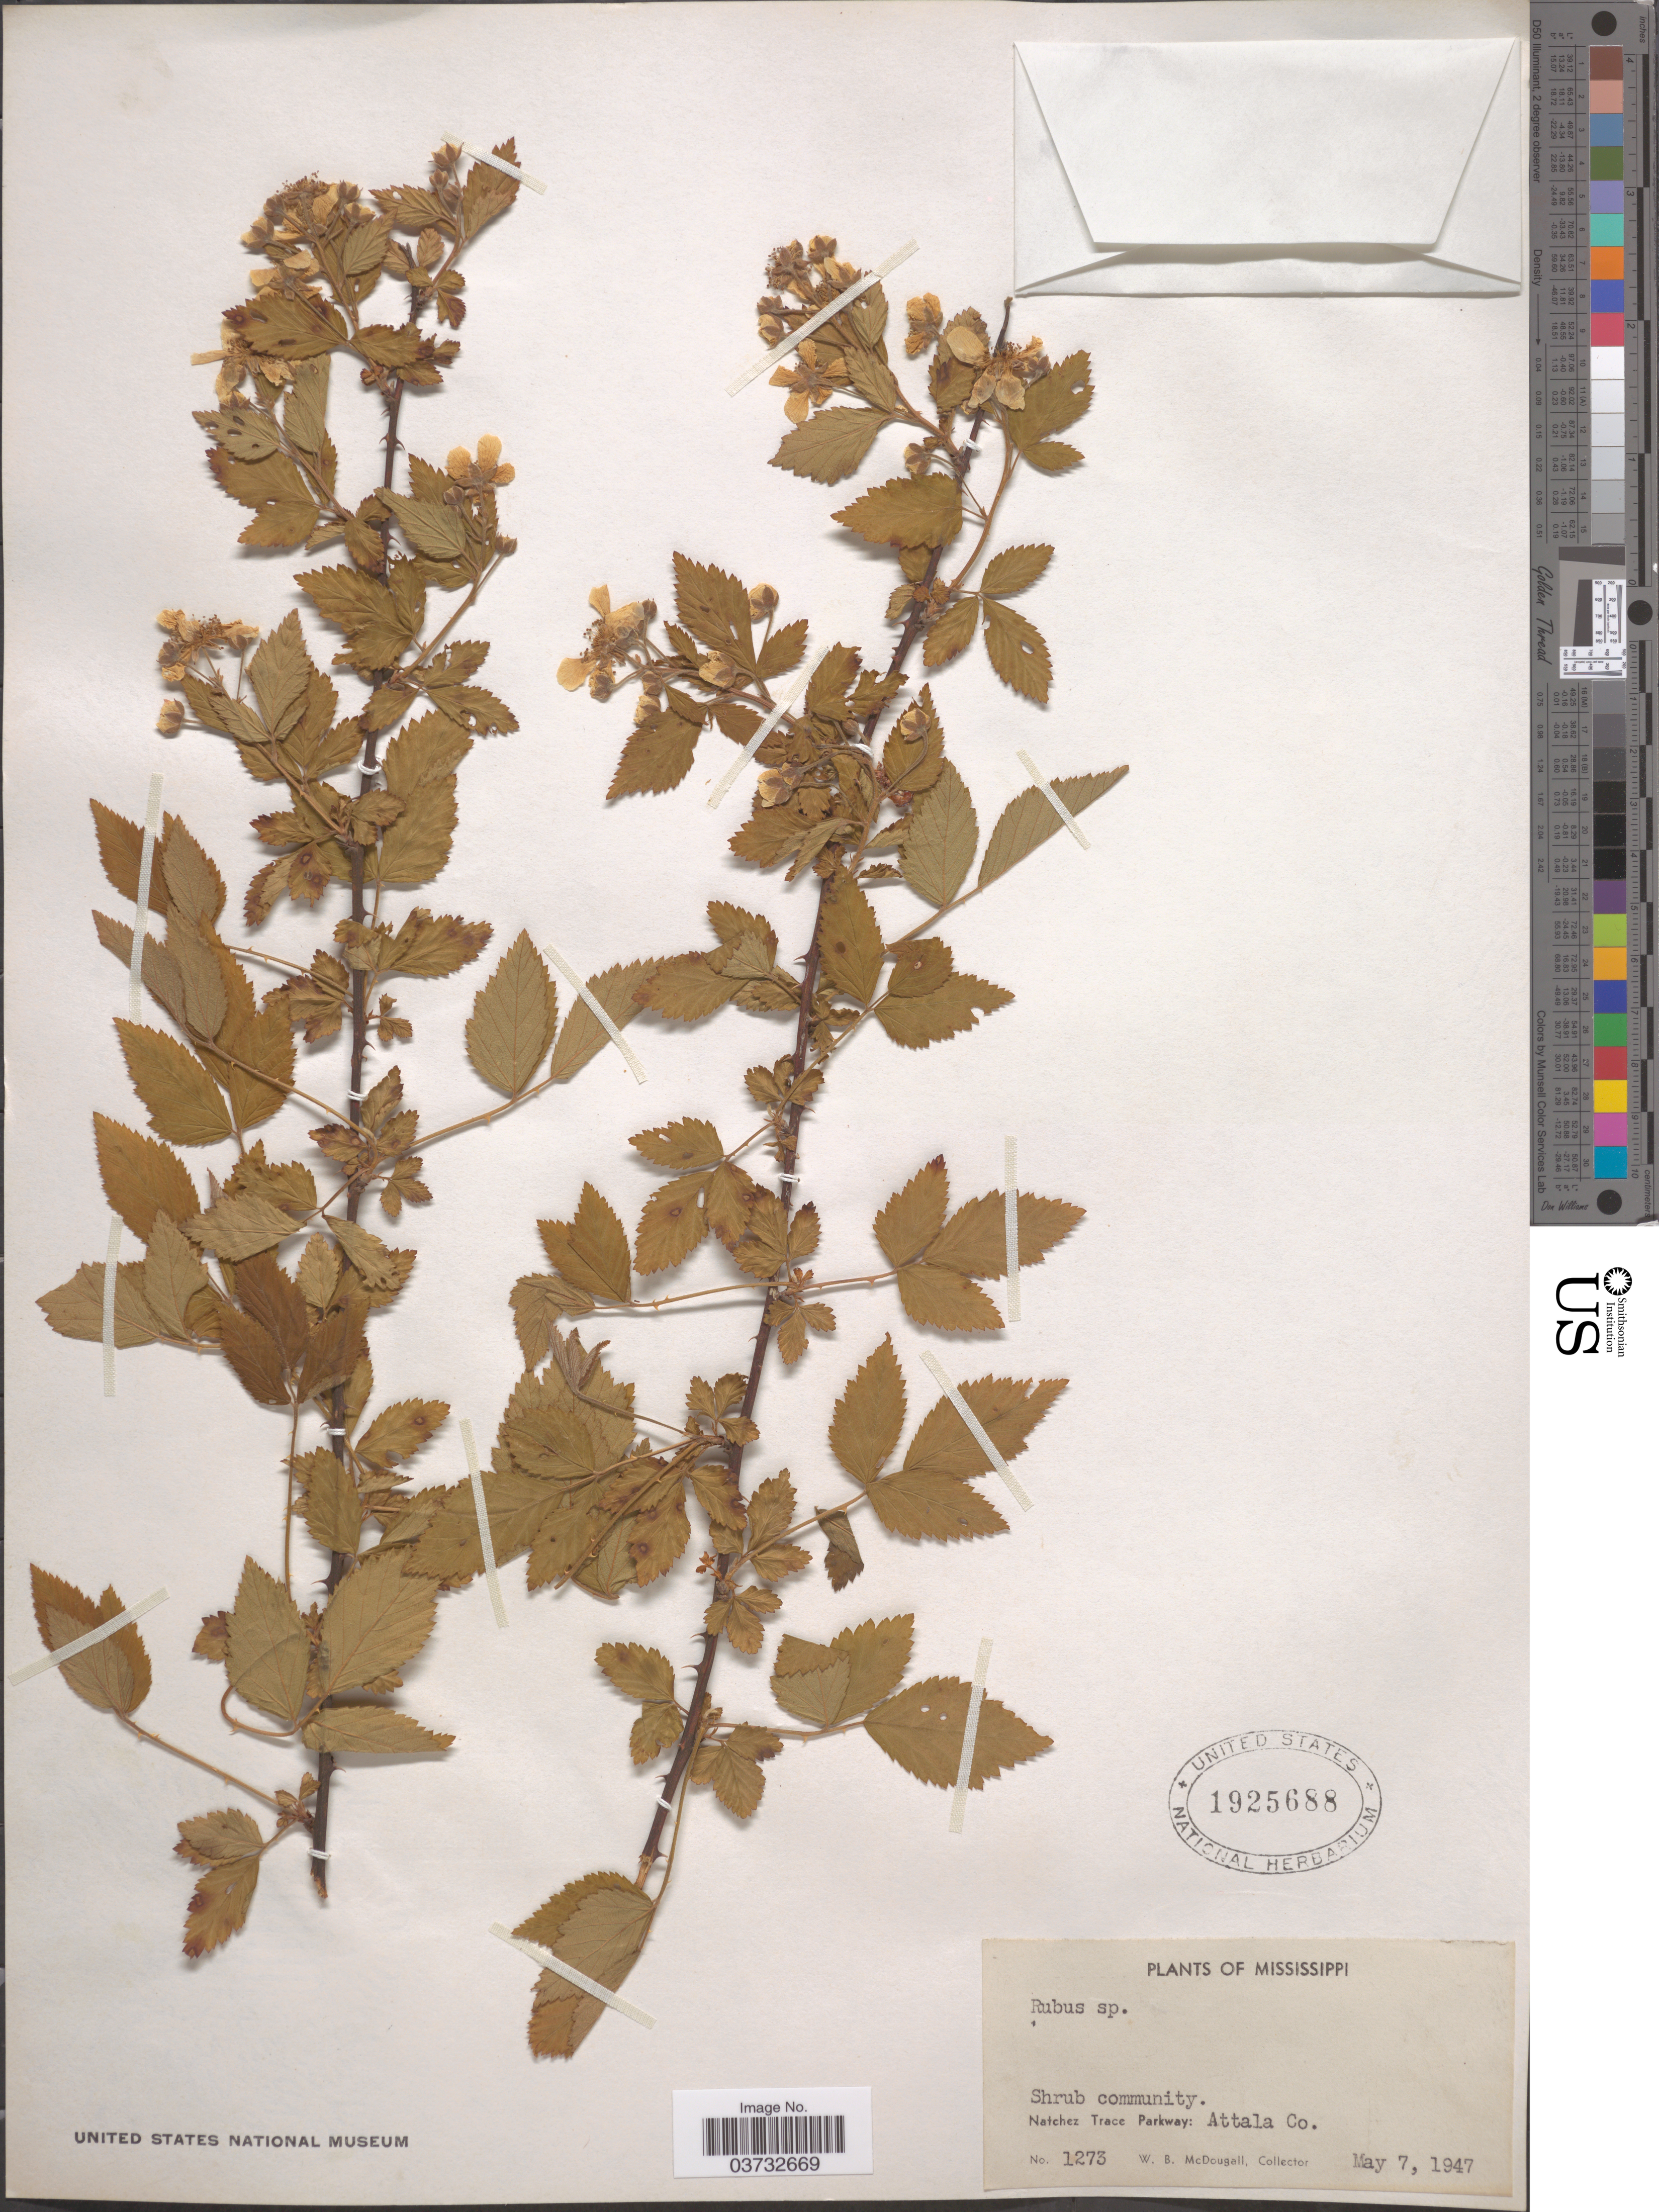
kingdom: Plantae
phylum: Tracheophyta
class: Magnoliopsida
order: Rosales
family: Rosaceae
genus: Rubus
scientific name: Rubus sp.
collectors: W. B. McDougall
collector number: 1273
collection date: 1947-05-07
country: United States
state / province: Mississippi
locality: Natchez Trace Parkway: Attala Co.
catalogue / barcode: US 1925688